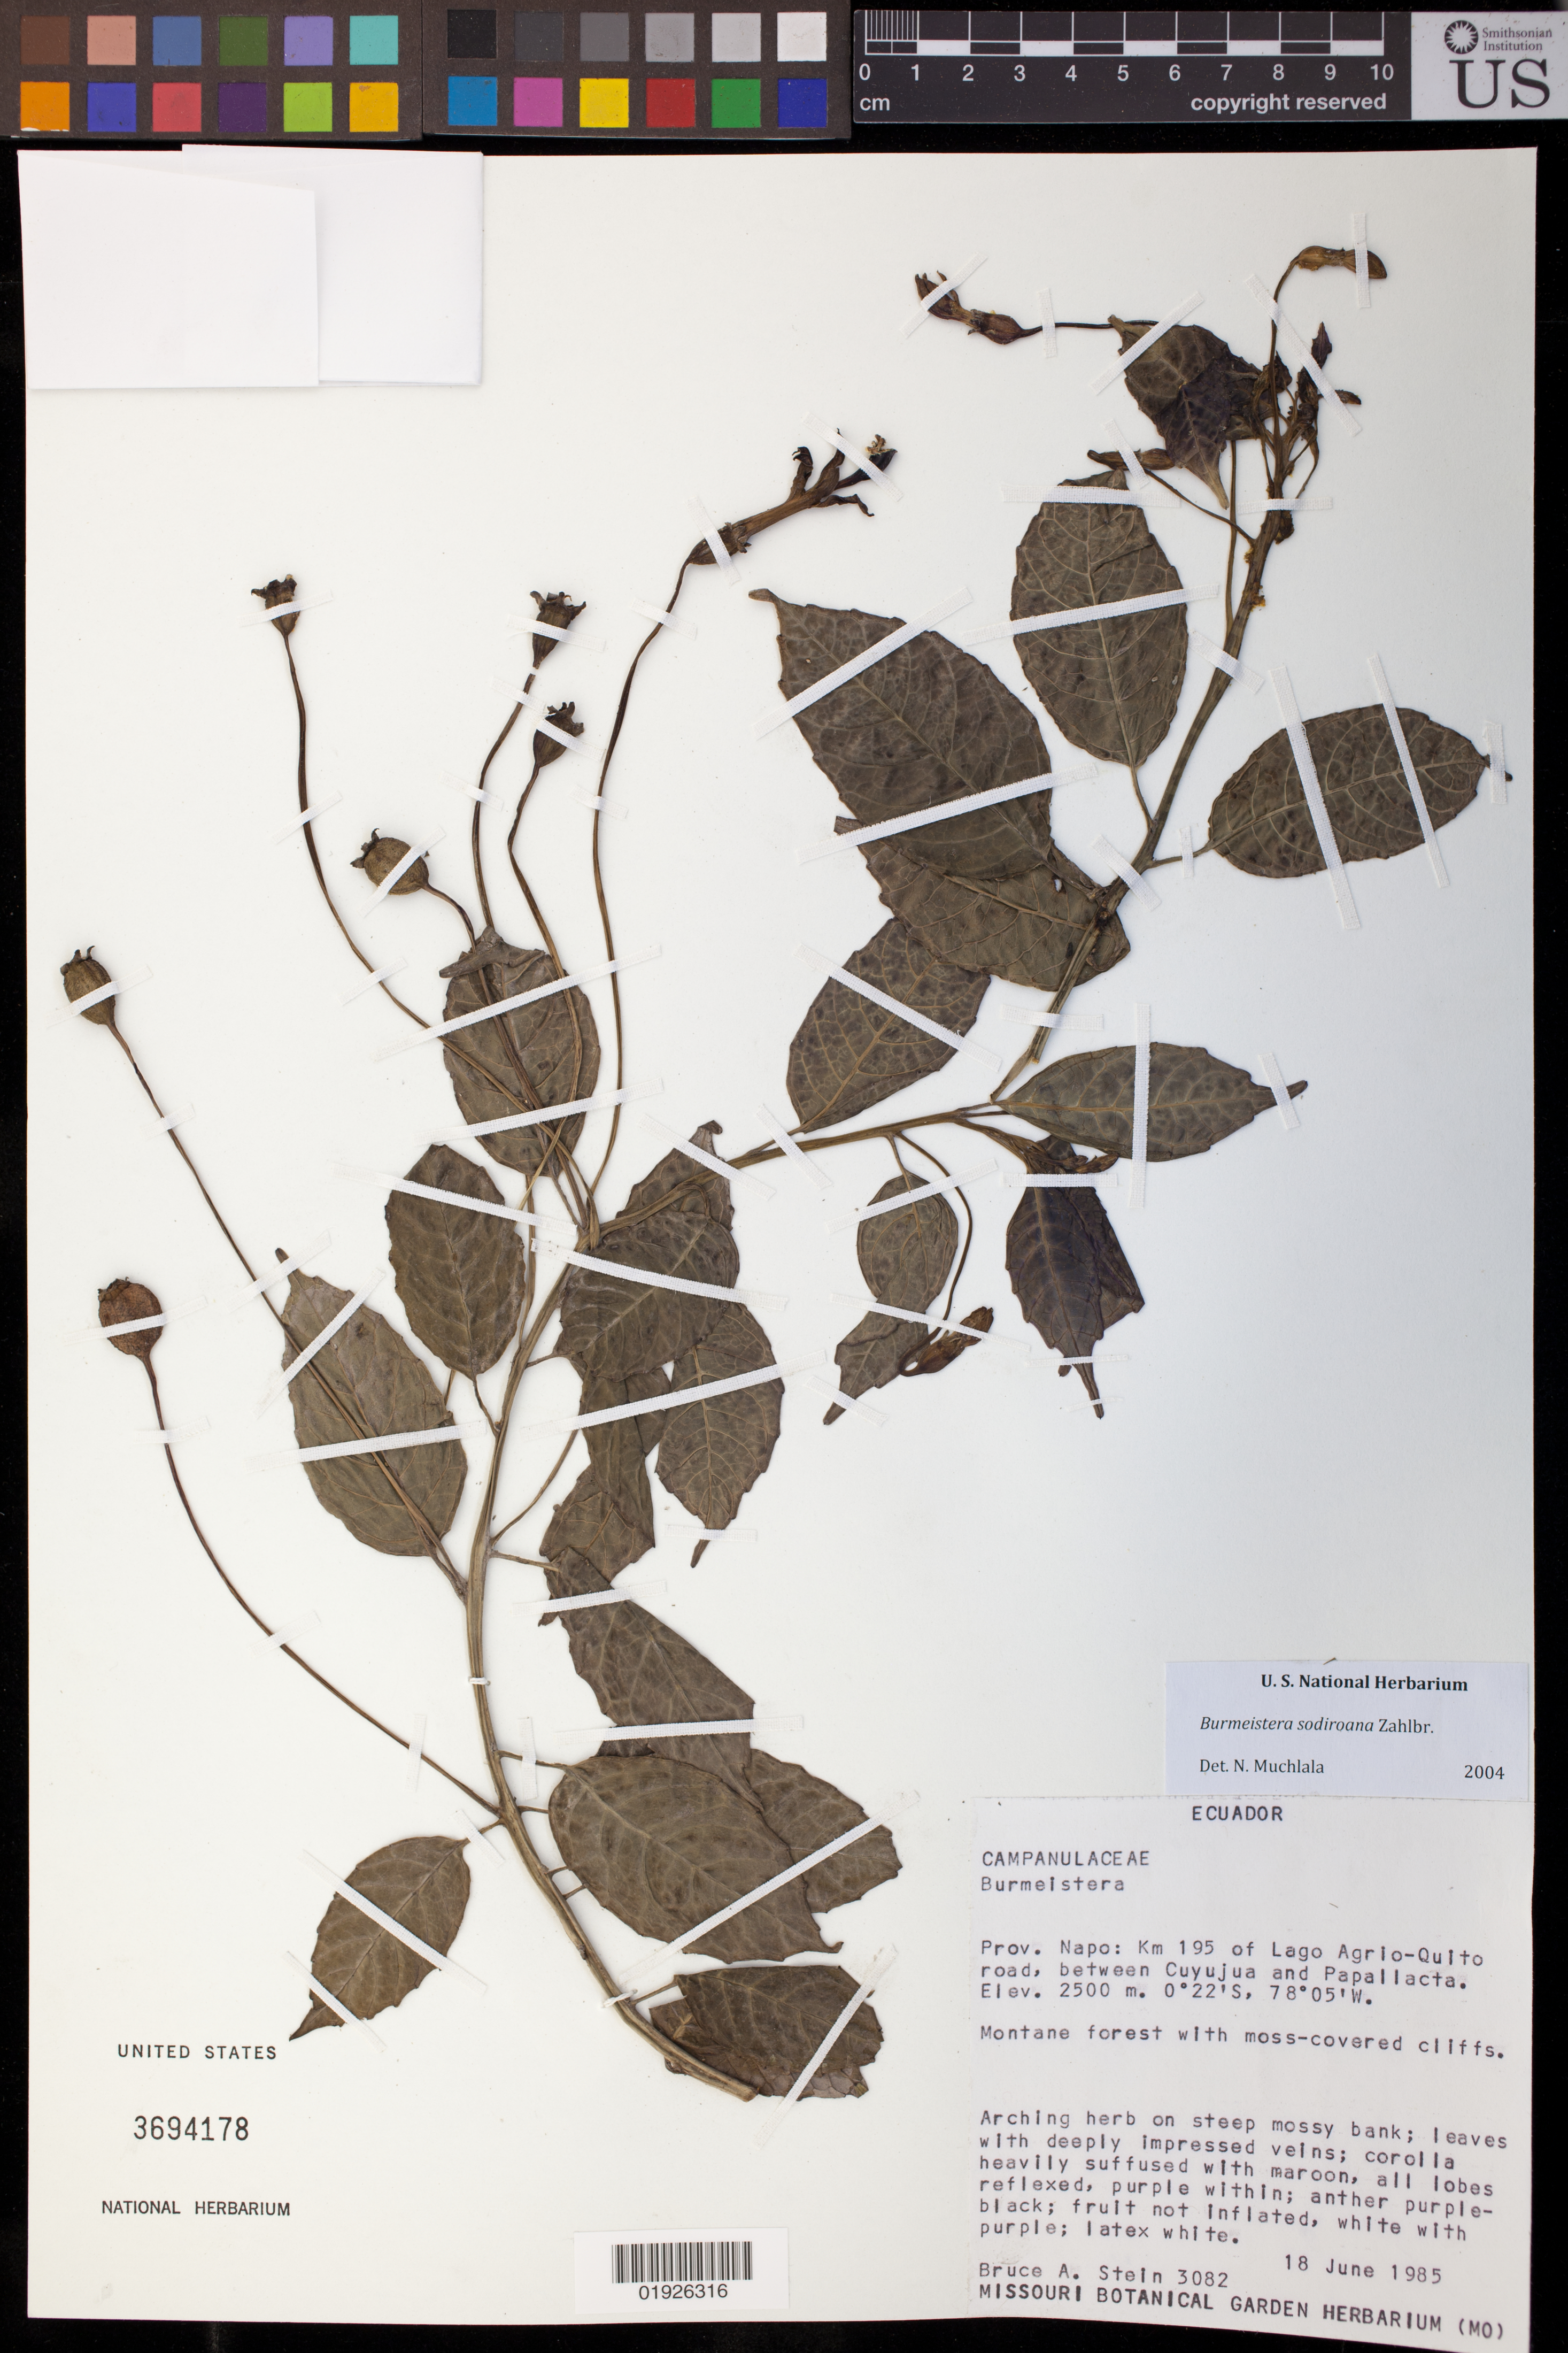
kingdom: Plantae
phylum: Tracheophyta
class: Magnoliopsida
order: Asterales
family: Campanulaceae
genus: Burmeistera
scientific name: Burmeistera sodiroana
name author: Zahlbr.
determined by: Muchlala, N.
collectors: B. A. Stein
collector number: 3082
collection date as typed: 18 Jun 1985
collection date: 1985-06-18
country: Ecuador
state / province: Napo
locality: Km 195 of Lago Agrio-Quito road, between Cuyujua and Papallacta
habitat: Montane forest with moss-covered cliffs.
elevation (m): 2500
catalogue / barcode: US 3694178